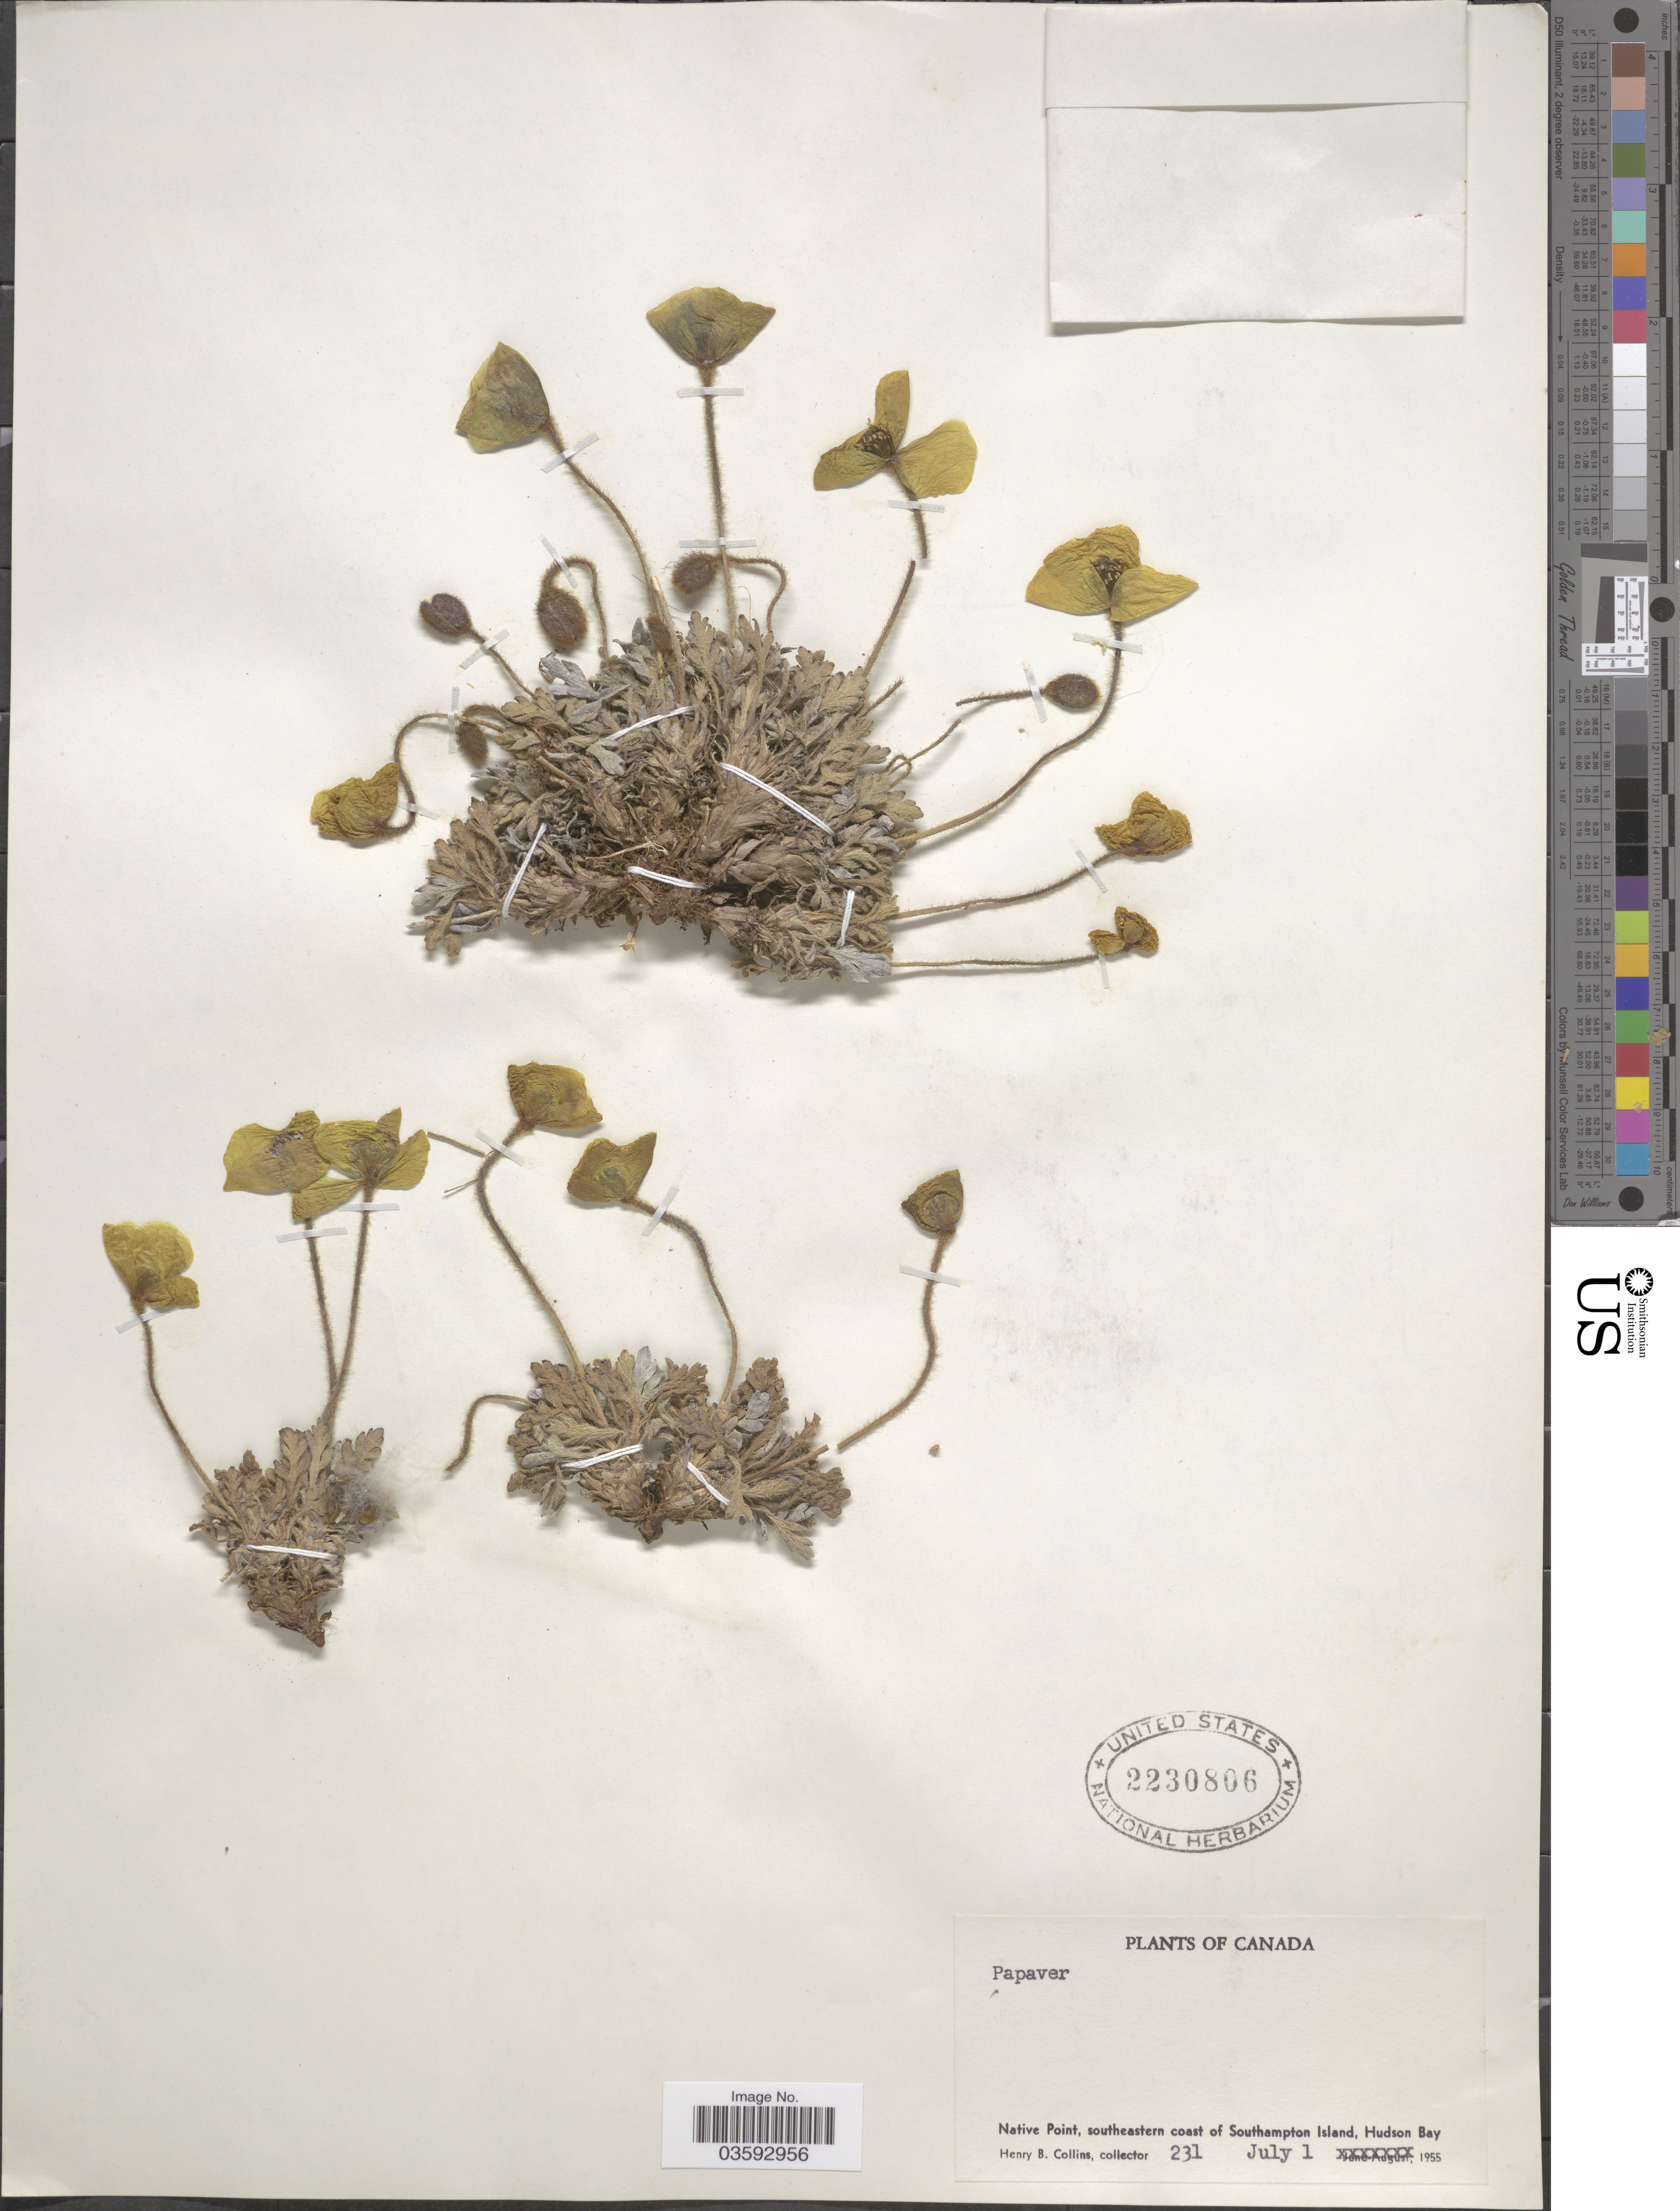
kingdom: Plantae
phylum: Tracheophyta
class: Magnoliopsida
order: Ranunculales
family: Papaveraceae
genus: Papaver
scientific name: Papaver sp.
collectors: H. Collins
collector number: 231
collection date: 1955-07-01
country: Canada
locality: Native Point, southeastern coast of Southampton Island, Hudson Bay.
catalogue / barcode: US 2230806